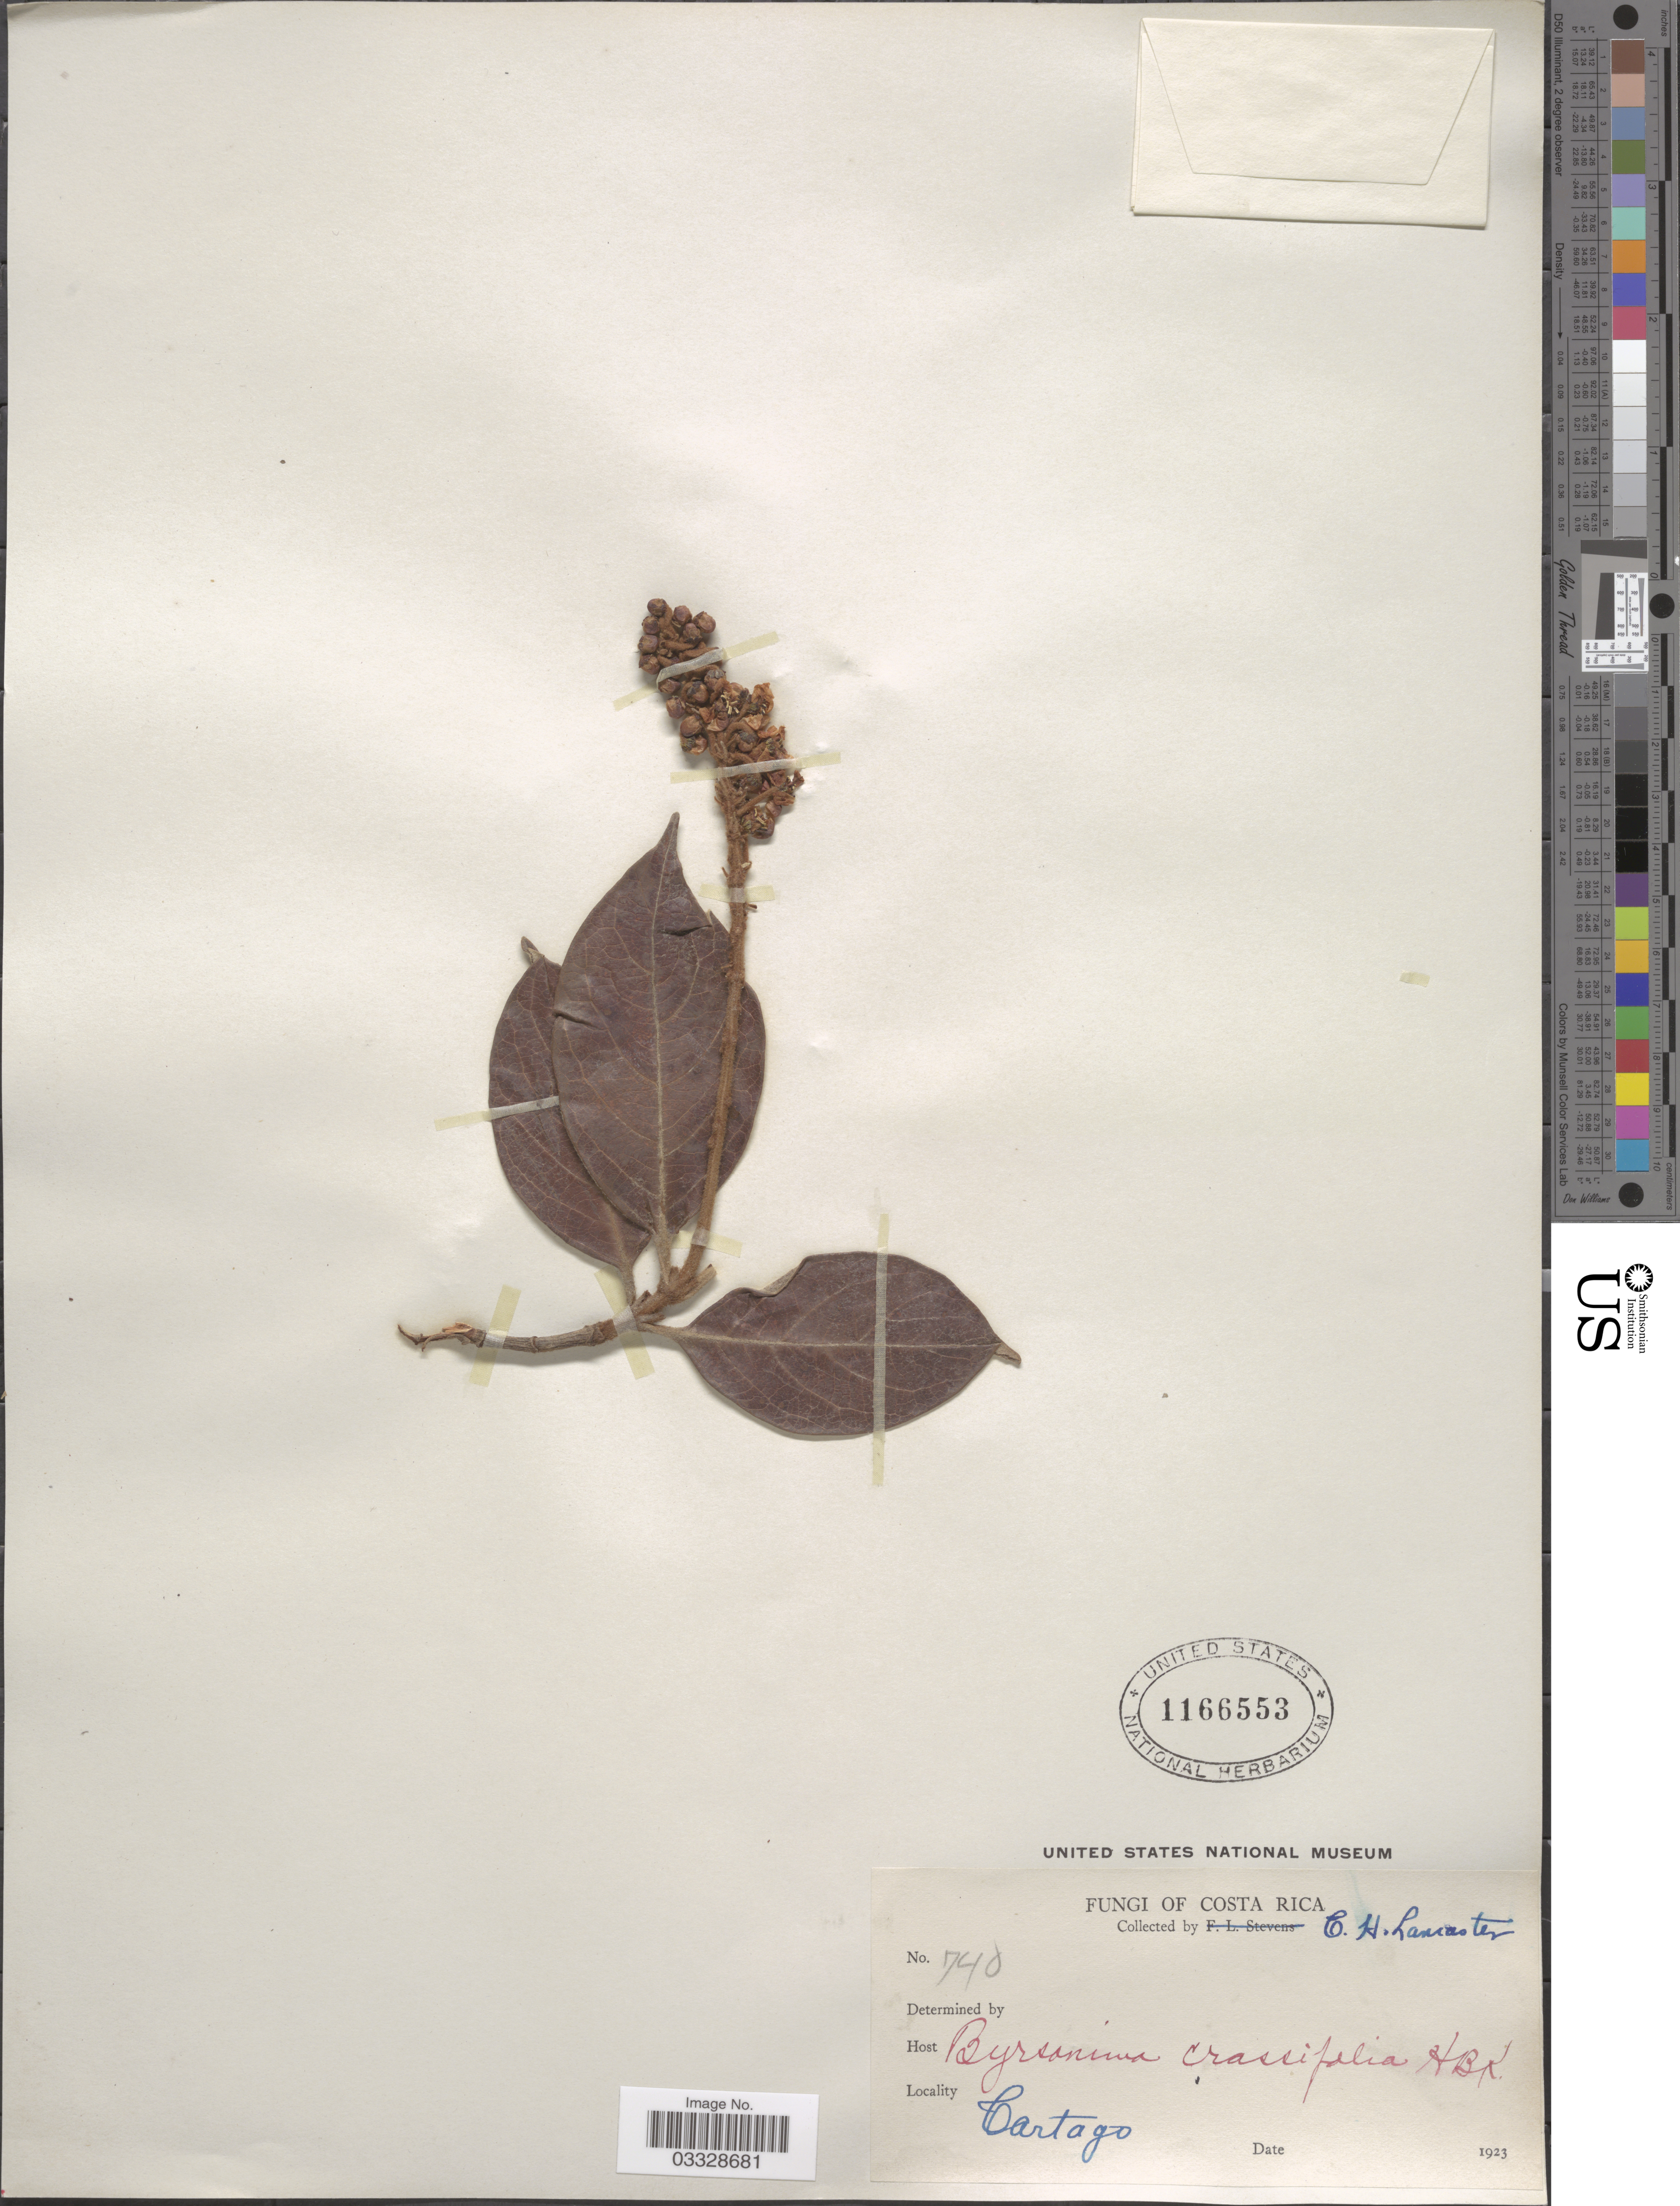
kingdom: Plantae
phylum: Tracheophyta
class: Magnoliopsida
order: Malpighiales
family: Malpighiaceae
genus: Byrsonima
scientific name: Byrsonima crassifolia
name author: (L.) Kunth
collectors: C. Lancaster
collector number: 740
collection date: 1923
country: Costa Rica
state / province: Cartago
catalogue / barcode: US 1166553